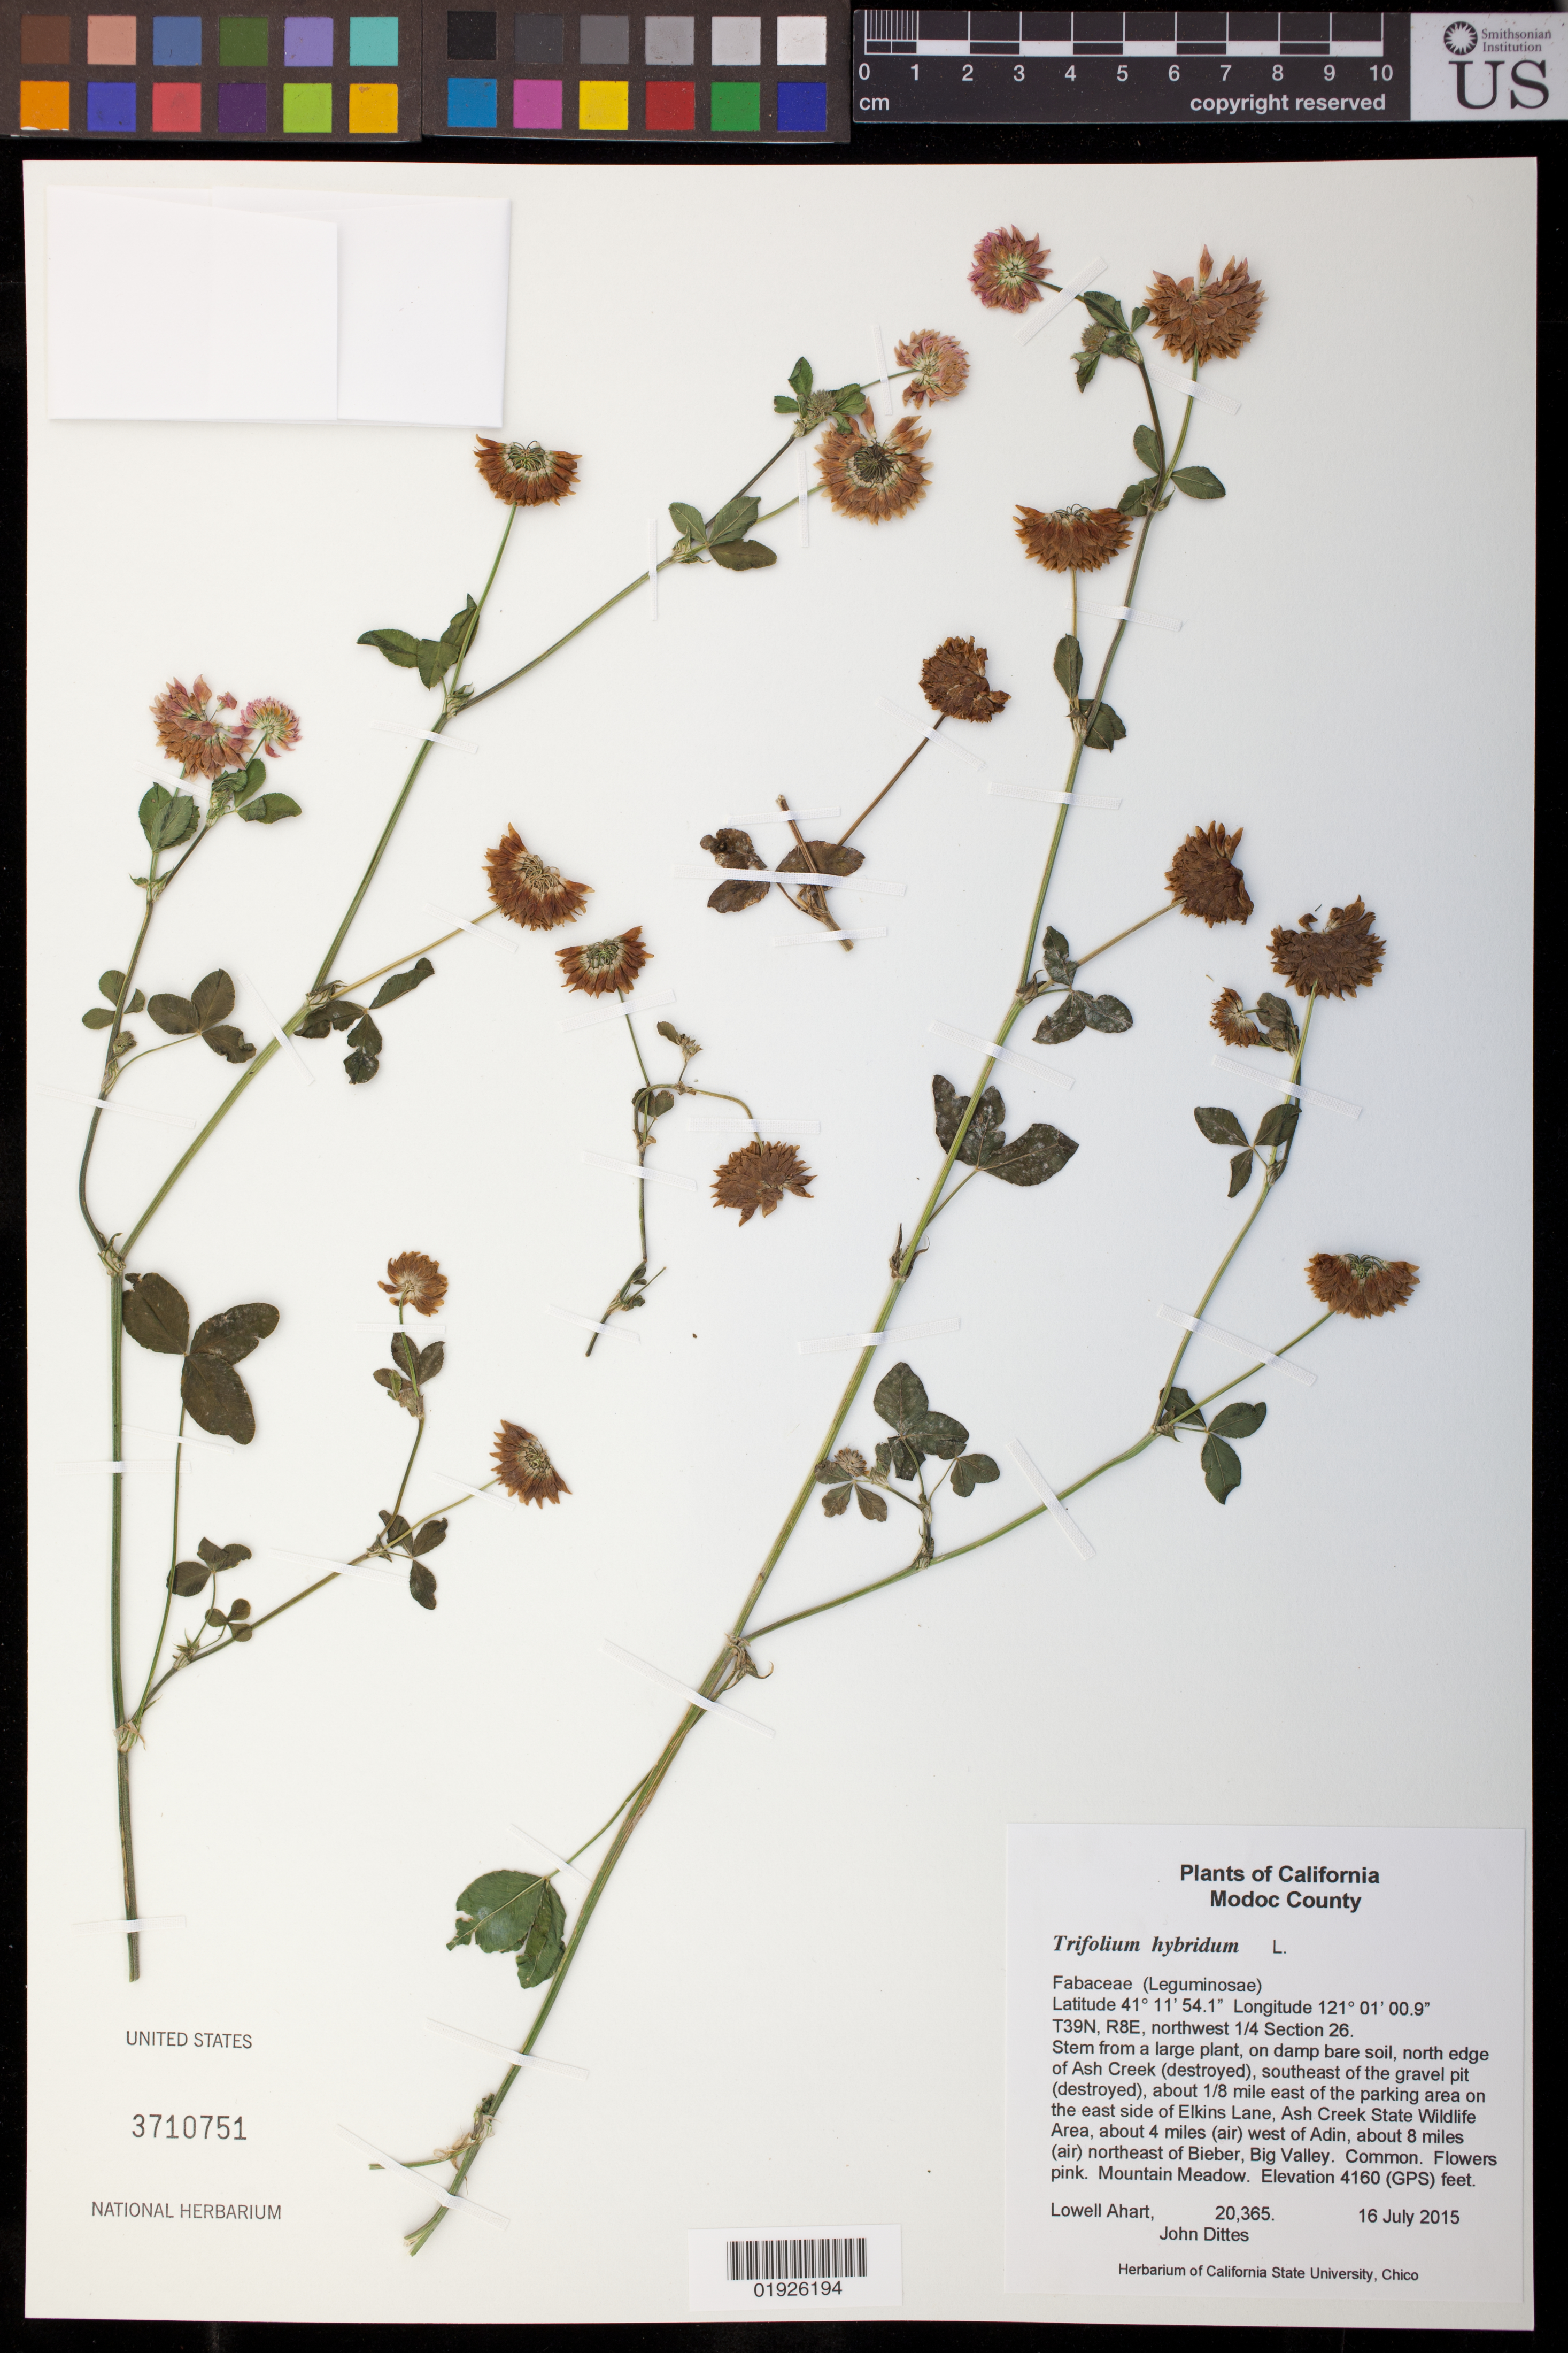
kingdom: Plantae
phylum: Tracheophyta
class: Magnoliopsida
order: Fabales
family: Fabaceae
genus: Trifolium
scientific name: Trifolium hybridum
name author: L.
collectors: L. Ahart & J. Dittes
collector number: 20365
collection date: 2015-07-16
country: United States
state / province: California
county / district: Modoc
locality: T39N, R8E, northwest 1/4 section 26. North edge of Ash Creek (destroyed), southeast of the gravel pit (destroyed), about 1/8 mile east of the parking area on the east side of Elkins Lane, Ash Creek State Wildlife Area, about 4 miles (air) west of Adin, about 8 miles (air) northeast of Bieber, Big Valley.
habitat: Mountain meadow, on damp bare soil.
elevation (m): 1268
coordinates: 41 11 54.1, 121 01 0.9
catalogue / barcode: US 3710751